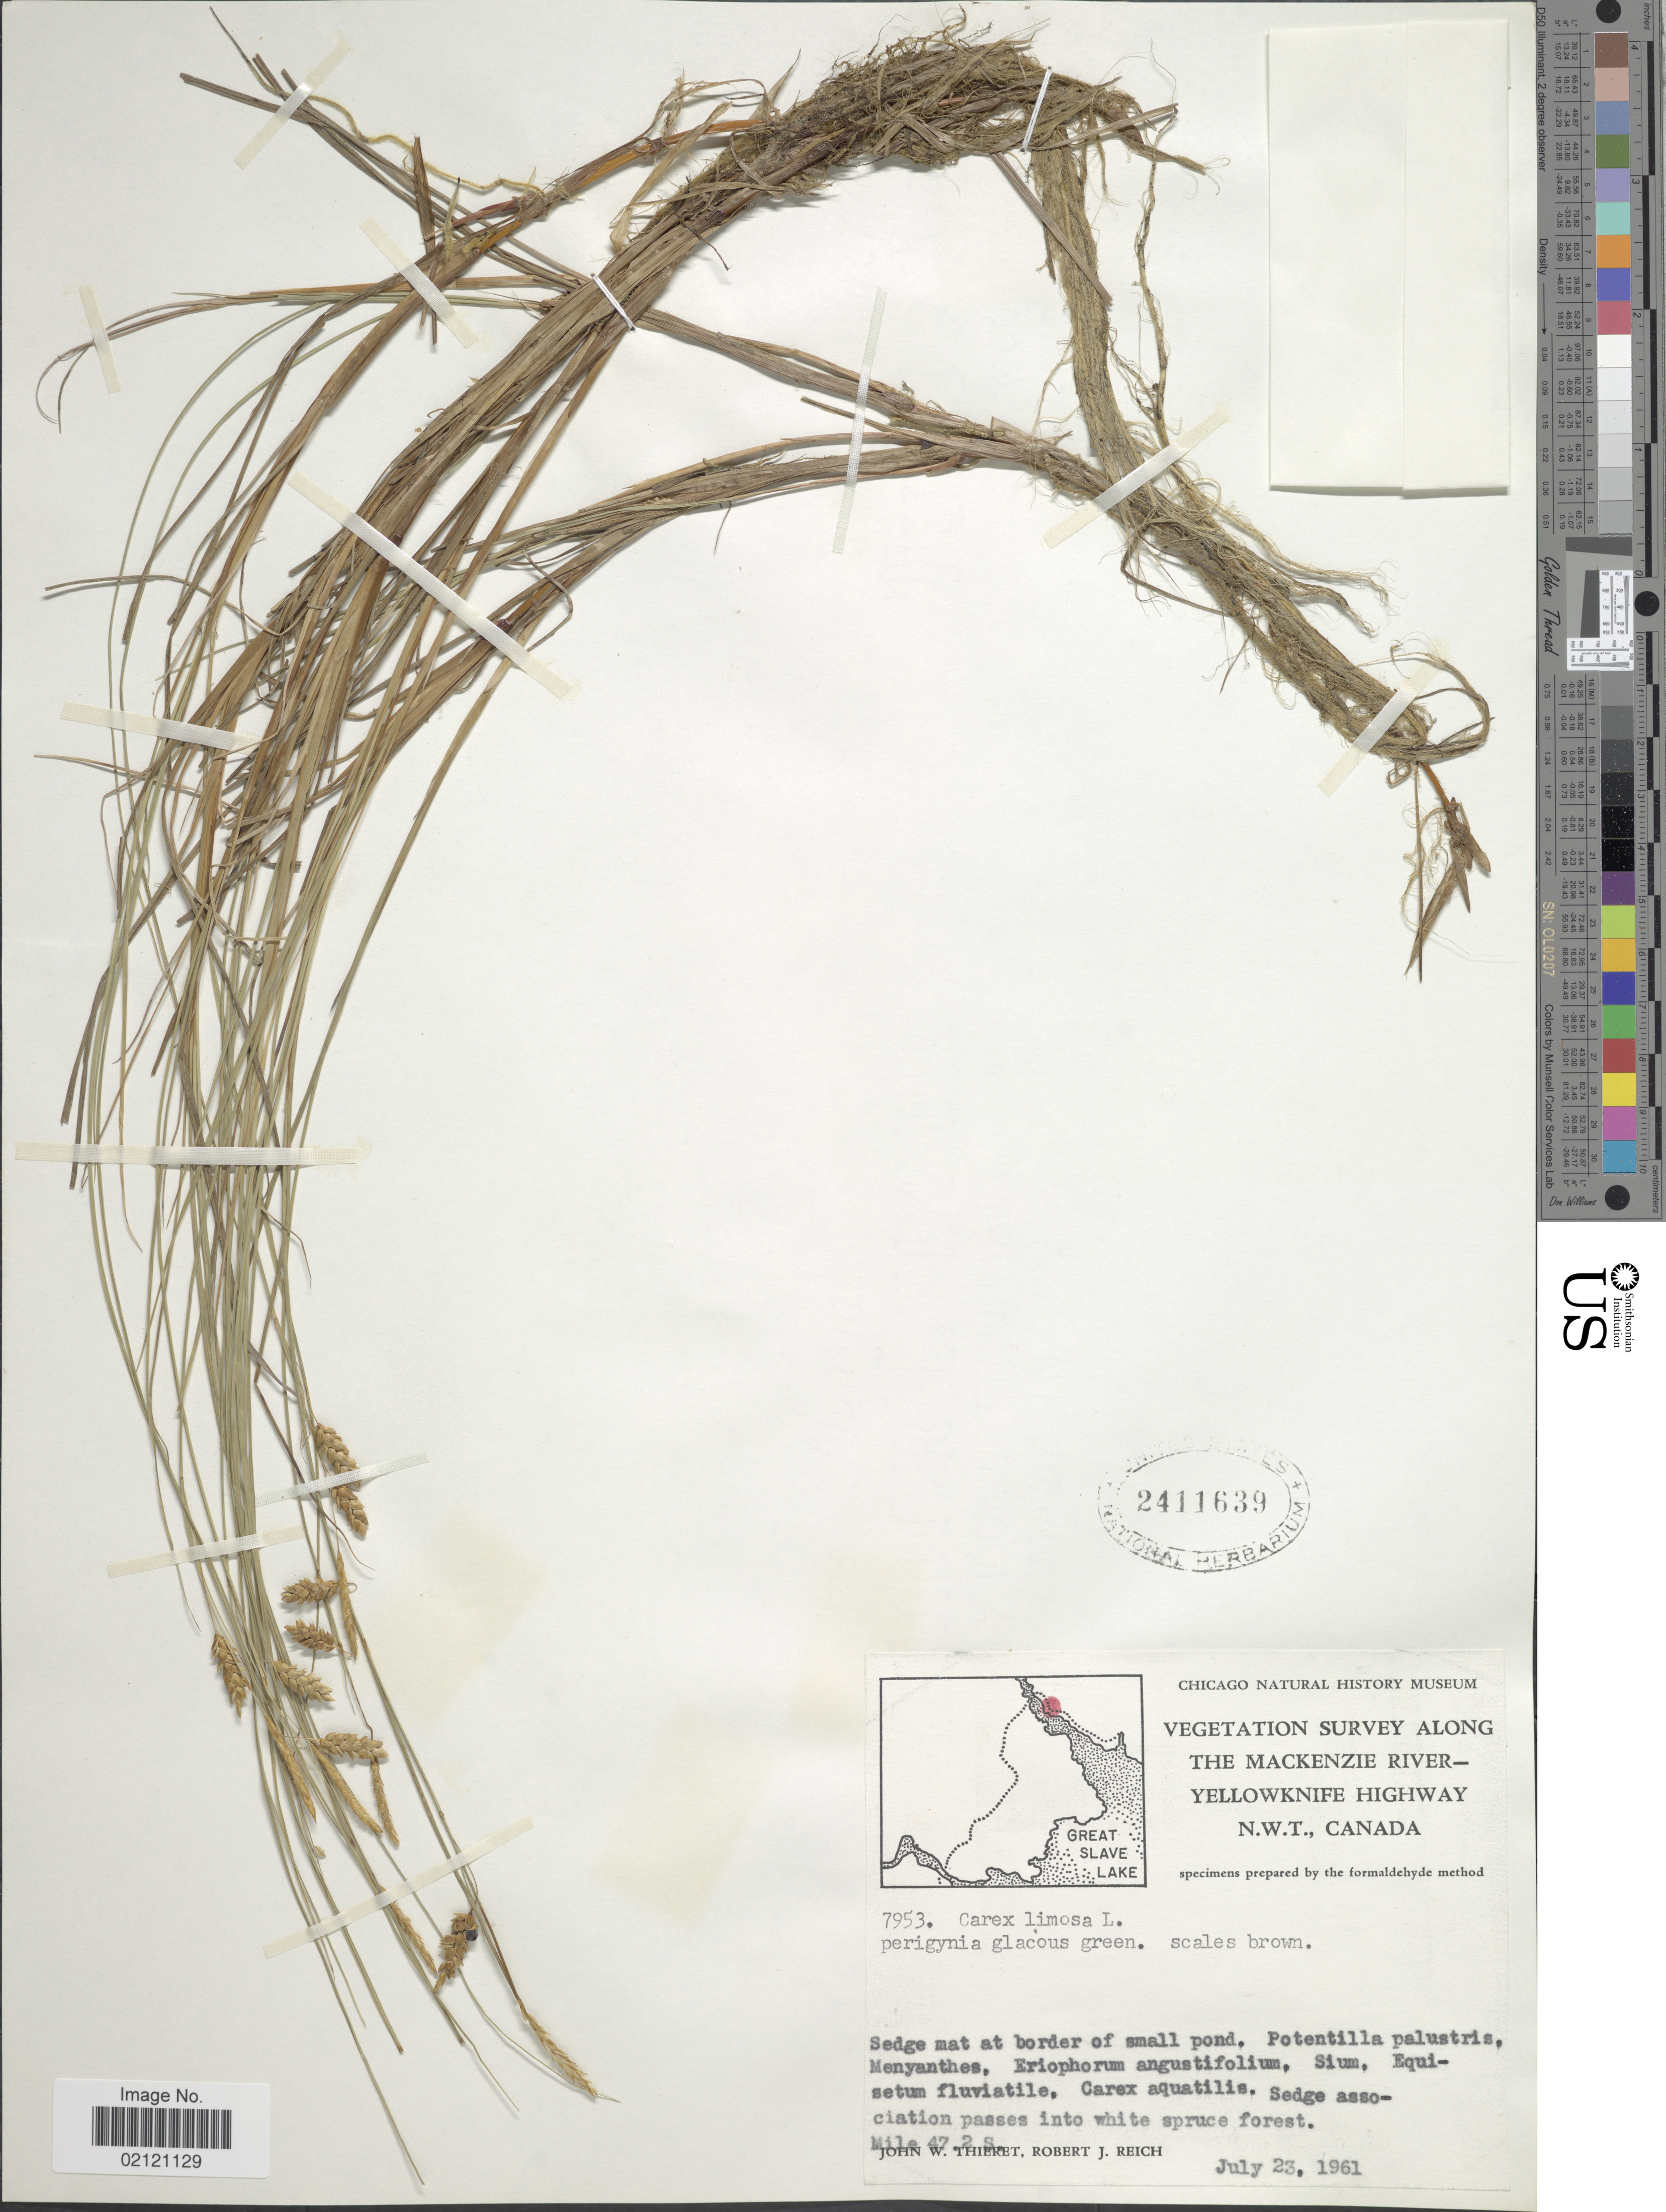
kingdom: Plantae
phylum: Tracheophyta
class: Liliopsida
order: Poales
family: Cyperaceae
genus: Carex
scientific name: Carex limosa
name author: L.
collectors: J. W. Thieret & R. Reich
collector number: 7953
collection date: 1961-07-23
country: Canada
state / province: Northwest Territories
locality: The Mackenzie River, Yellowknife Highway, Mile 47.2 S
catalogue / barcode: US 2411639